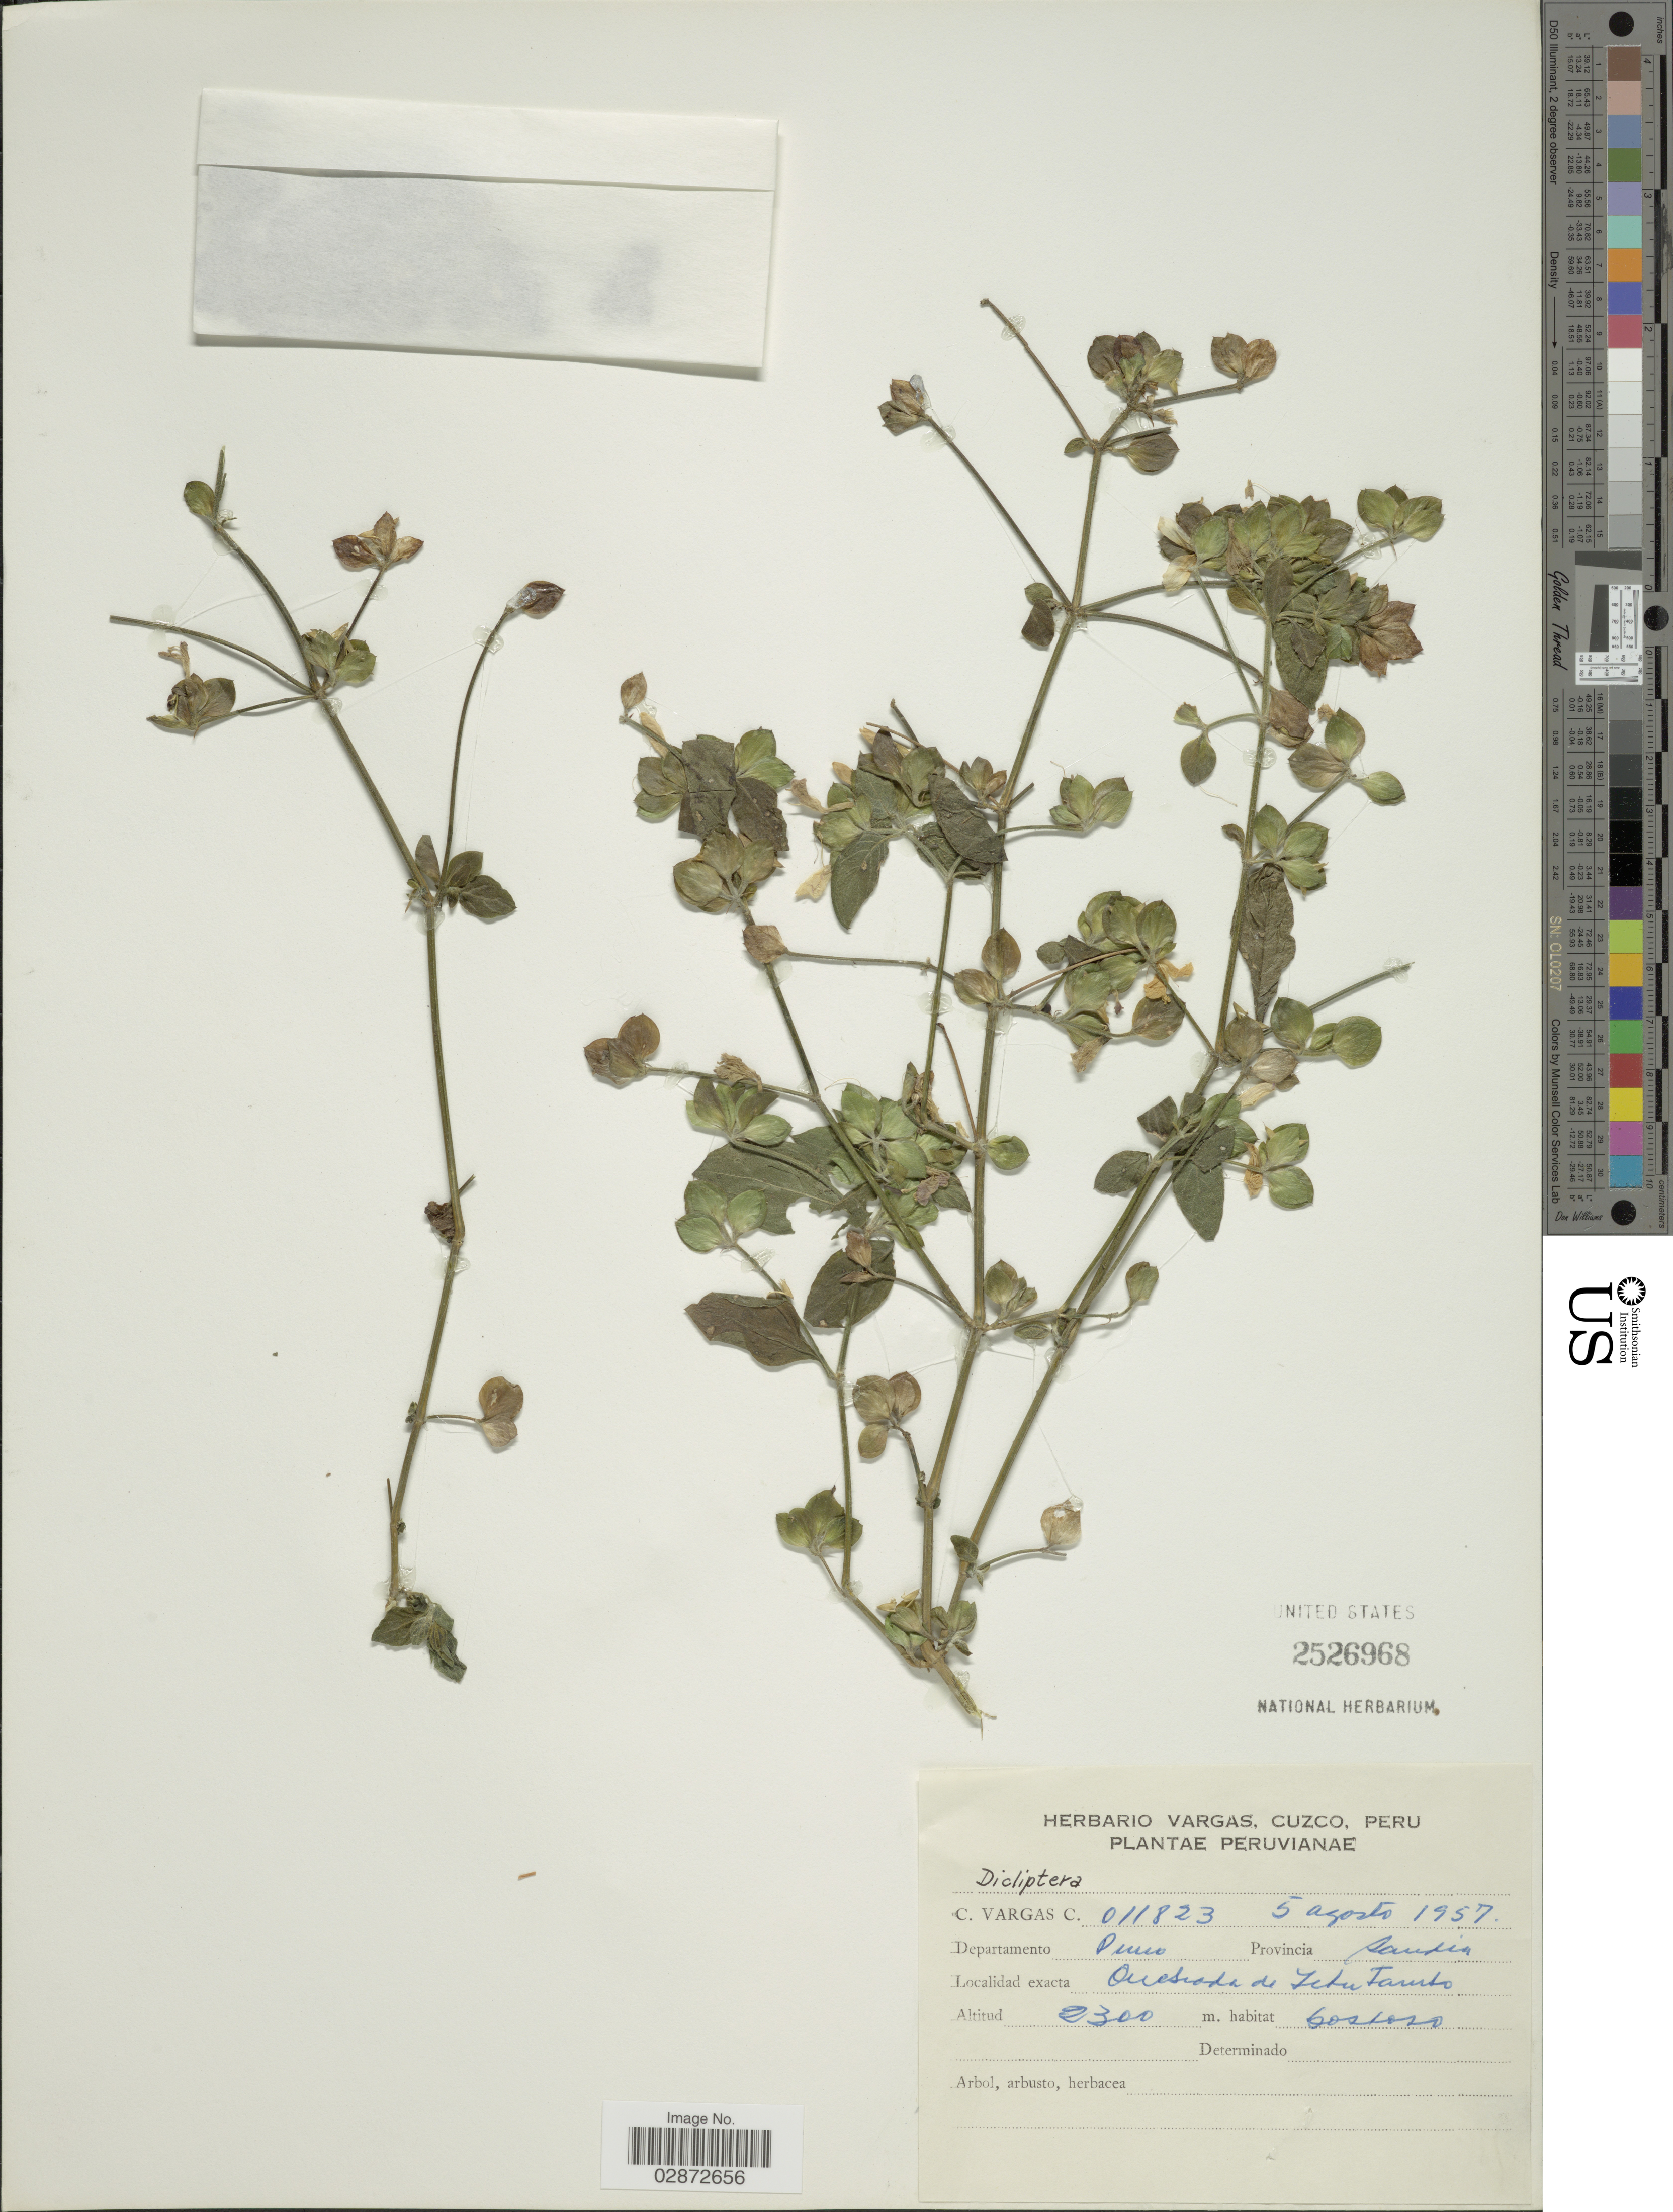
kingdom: Plantae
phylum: Tracheophyta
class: Magnoliopsida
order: Lamiales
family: Acanthaceae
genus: Dicliptera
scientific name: Dicliptera sp.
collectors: C. Vargas Calderón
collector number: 011823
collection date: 1957-08-05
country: Peru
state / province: Puno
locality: Quebrada de Ichubambo, Provincia Sandia, Departamento Puno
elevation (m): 2300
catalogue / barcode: US 2526968